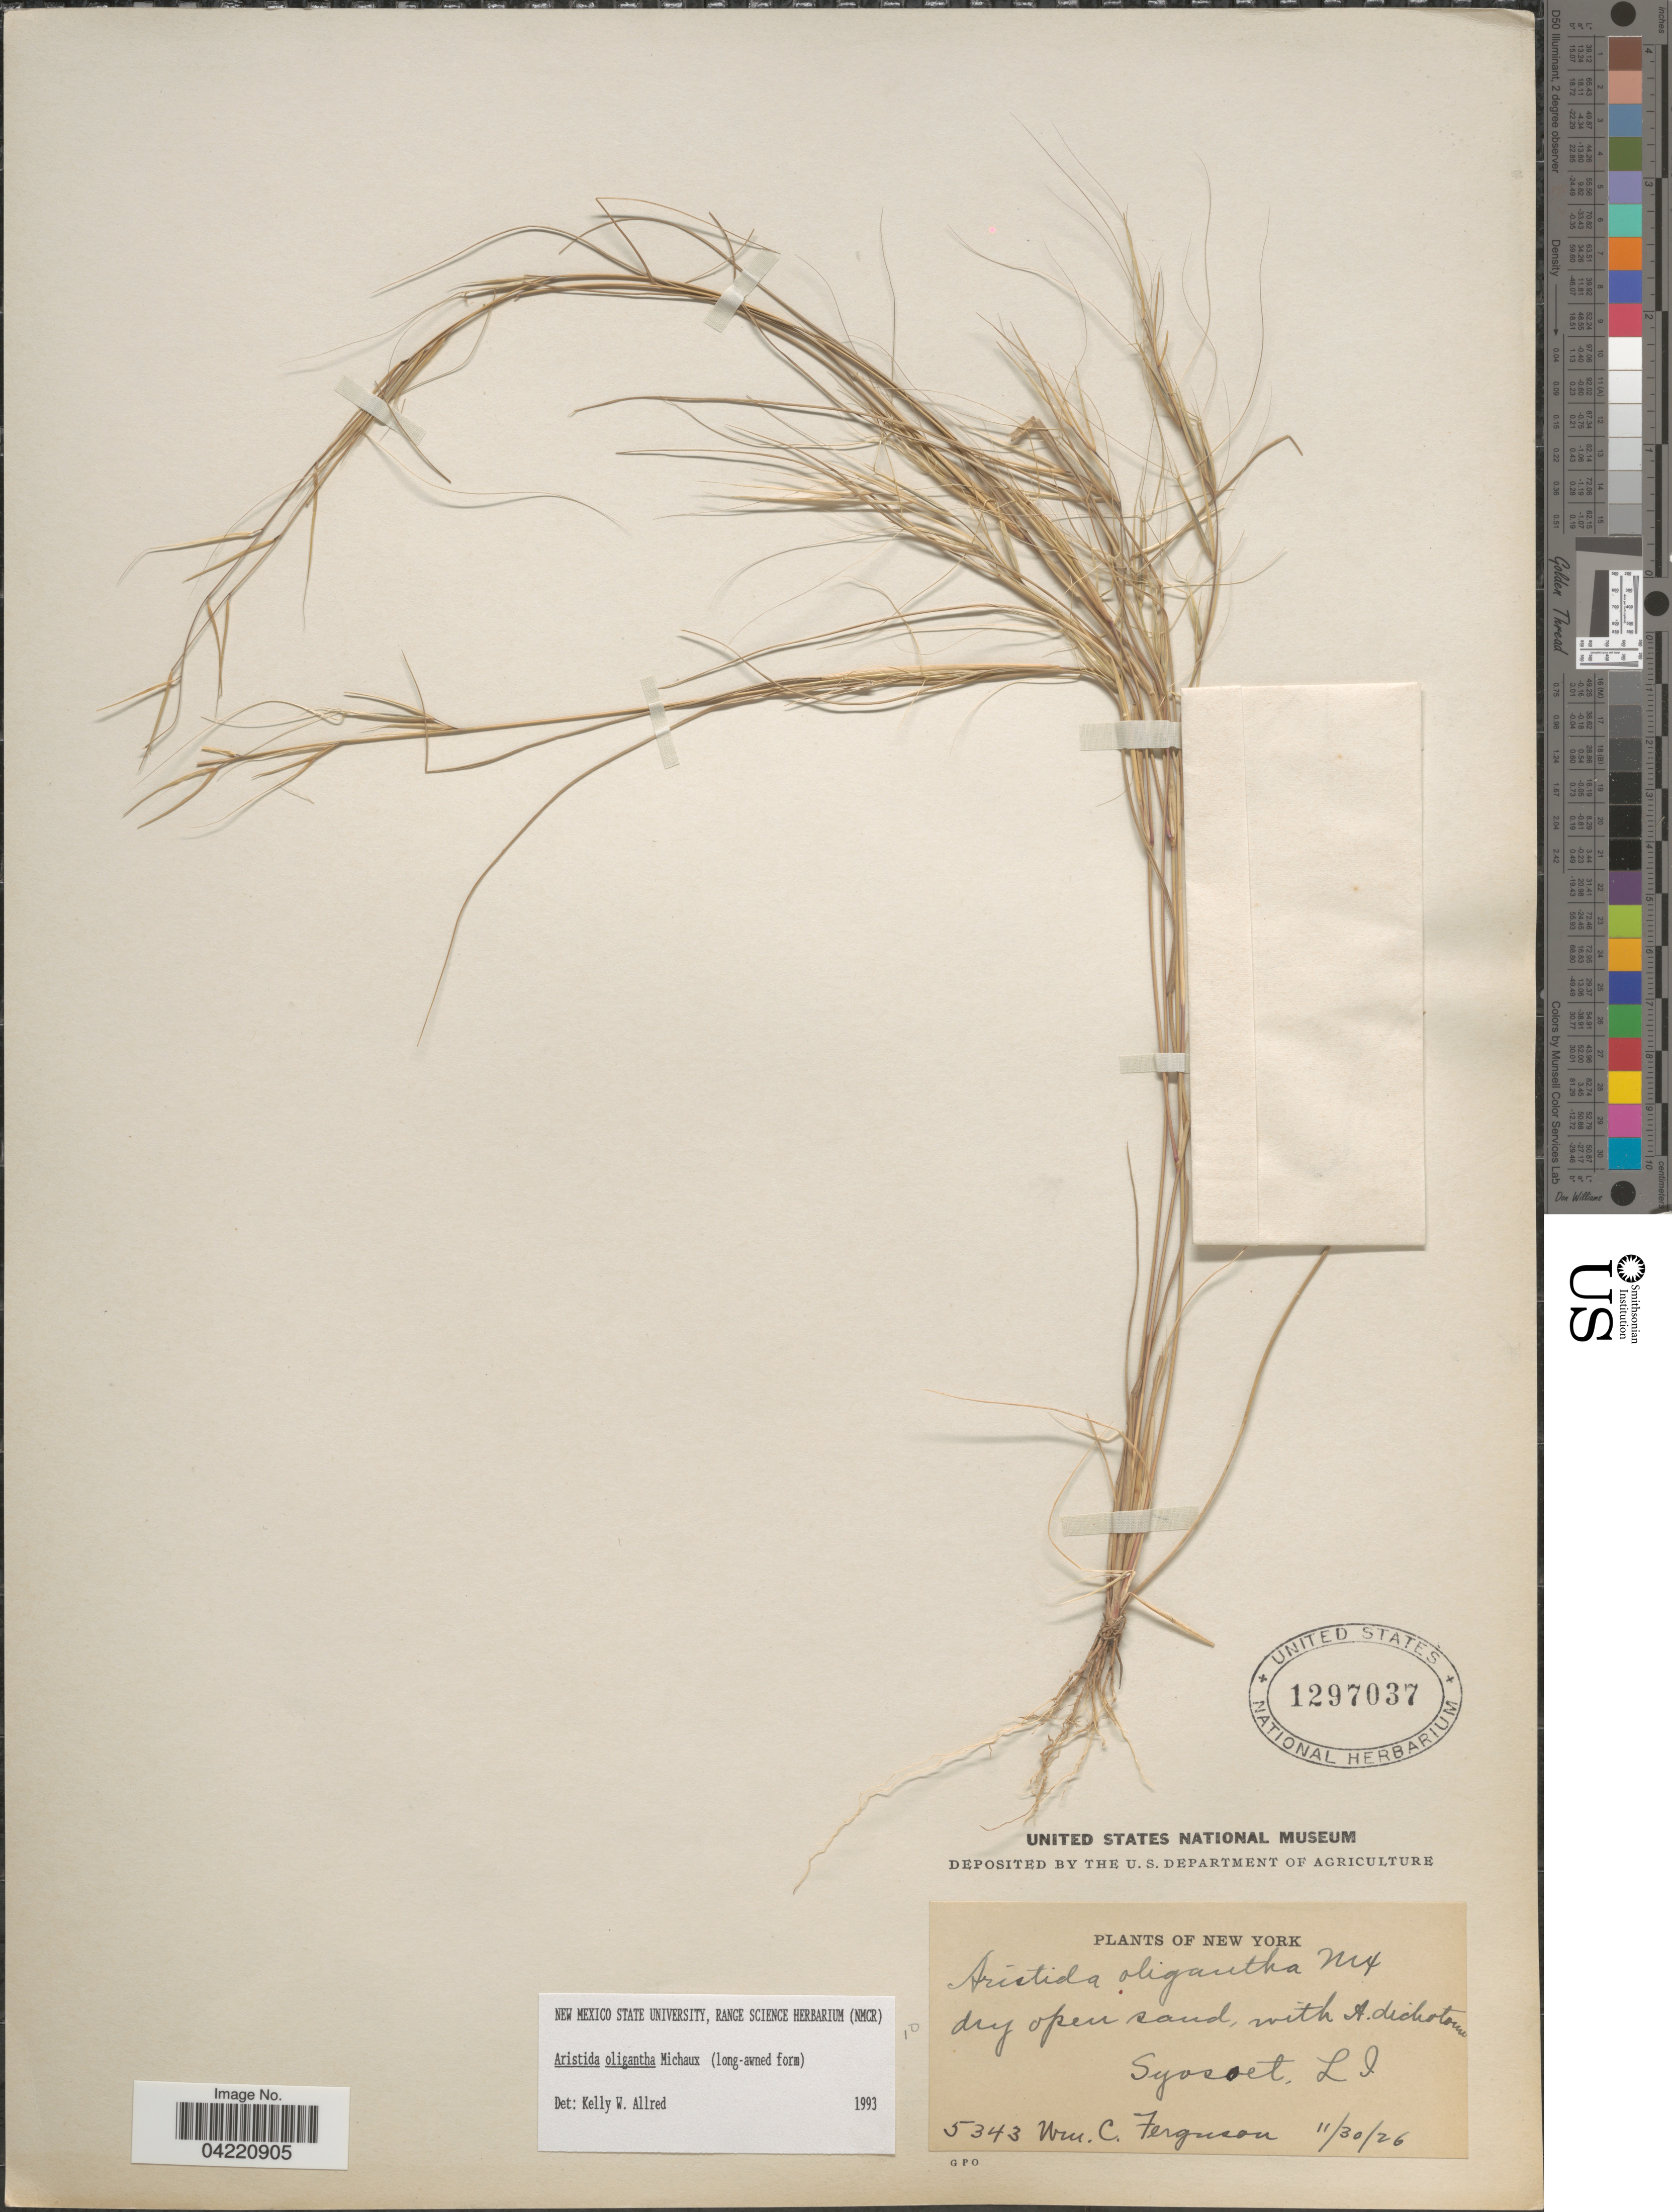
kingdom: Plantae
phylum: Tracheophyta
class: Liliopsida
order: Poales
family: Poaceae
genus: Aristida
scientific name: Aristida oligantha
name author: Michx.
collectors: W. Ferguson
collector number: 5343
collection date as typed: Transcribed d/m/y: 30/11/26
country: United States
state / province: New York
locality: Syosset, LI.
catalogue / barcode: US 1297037